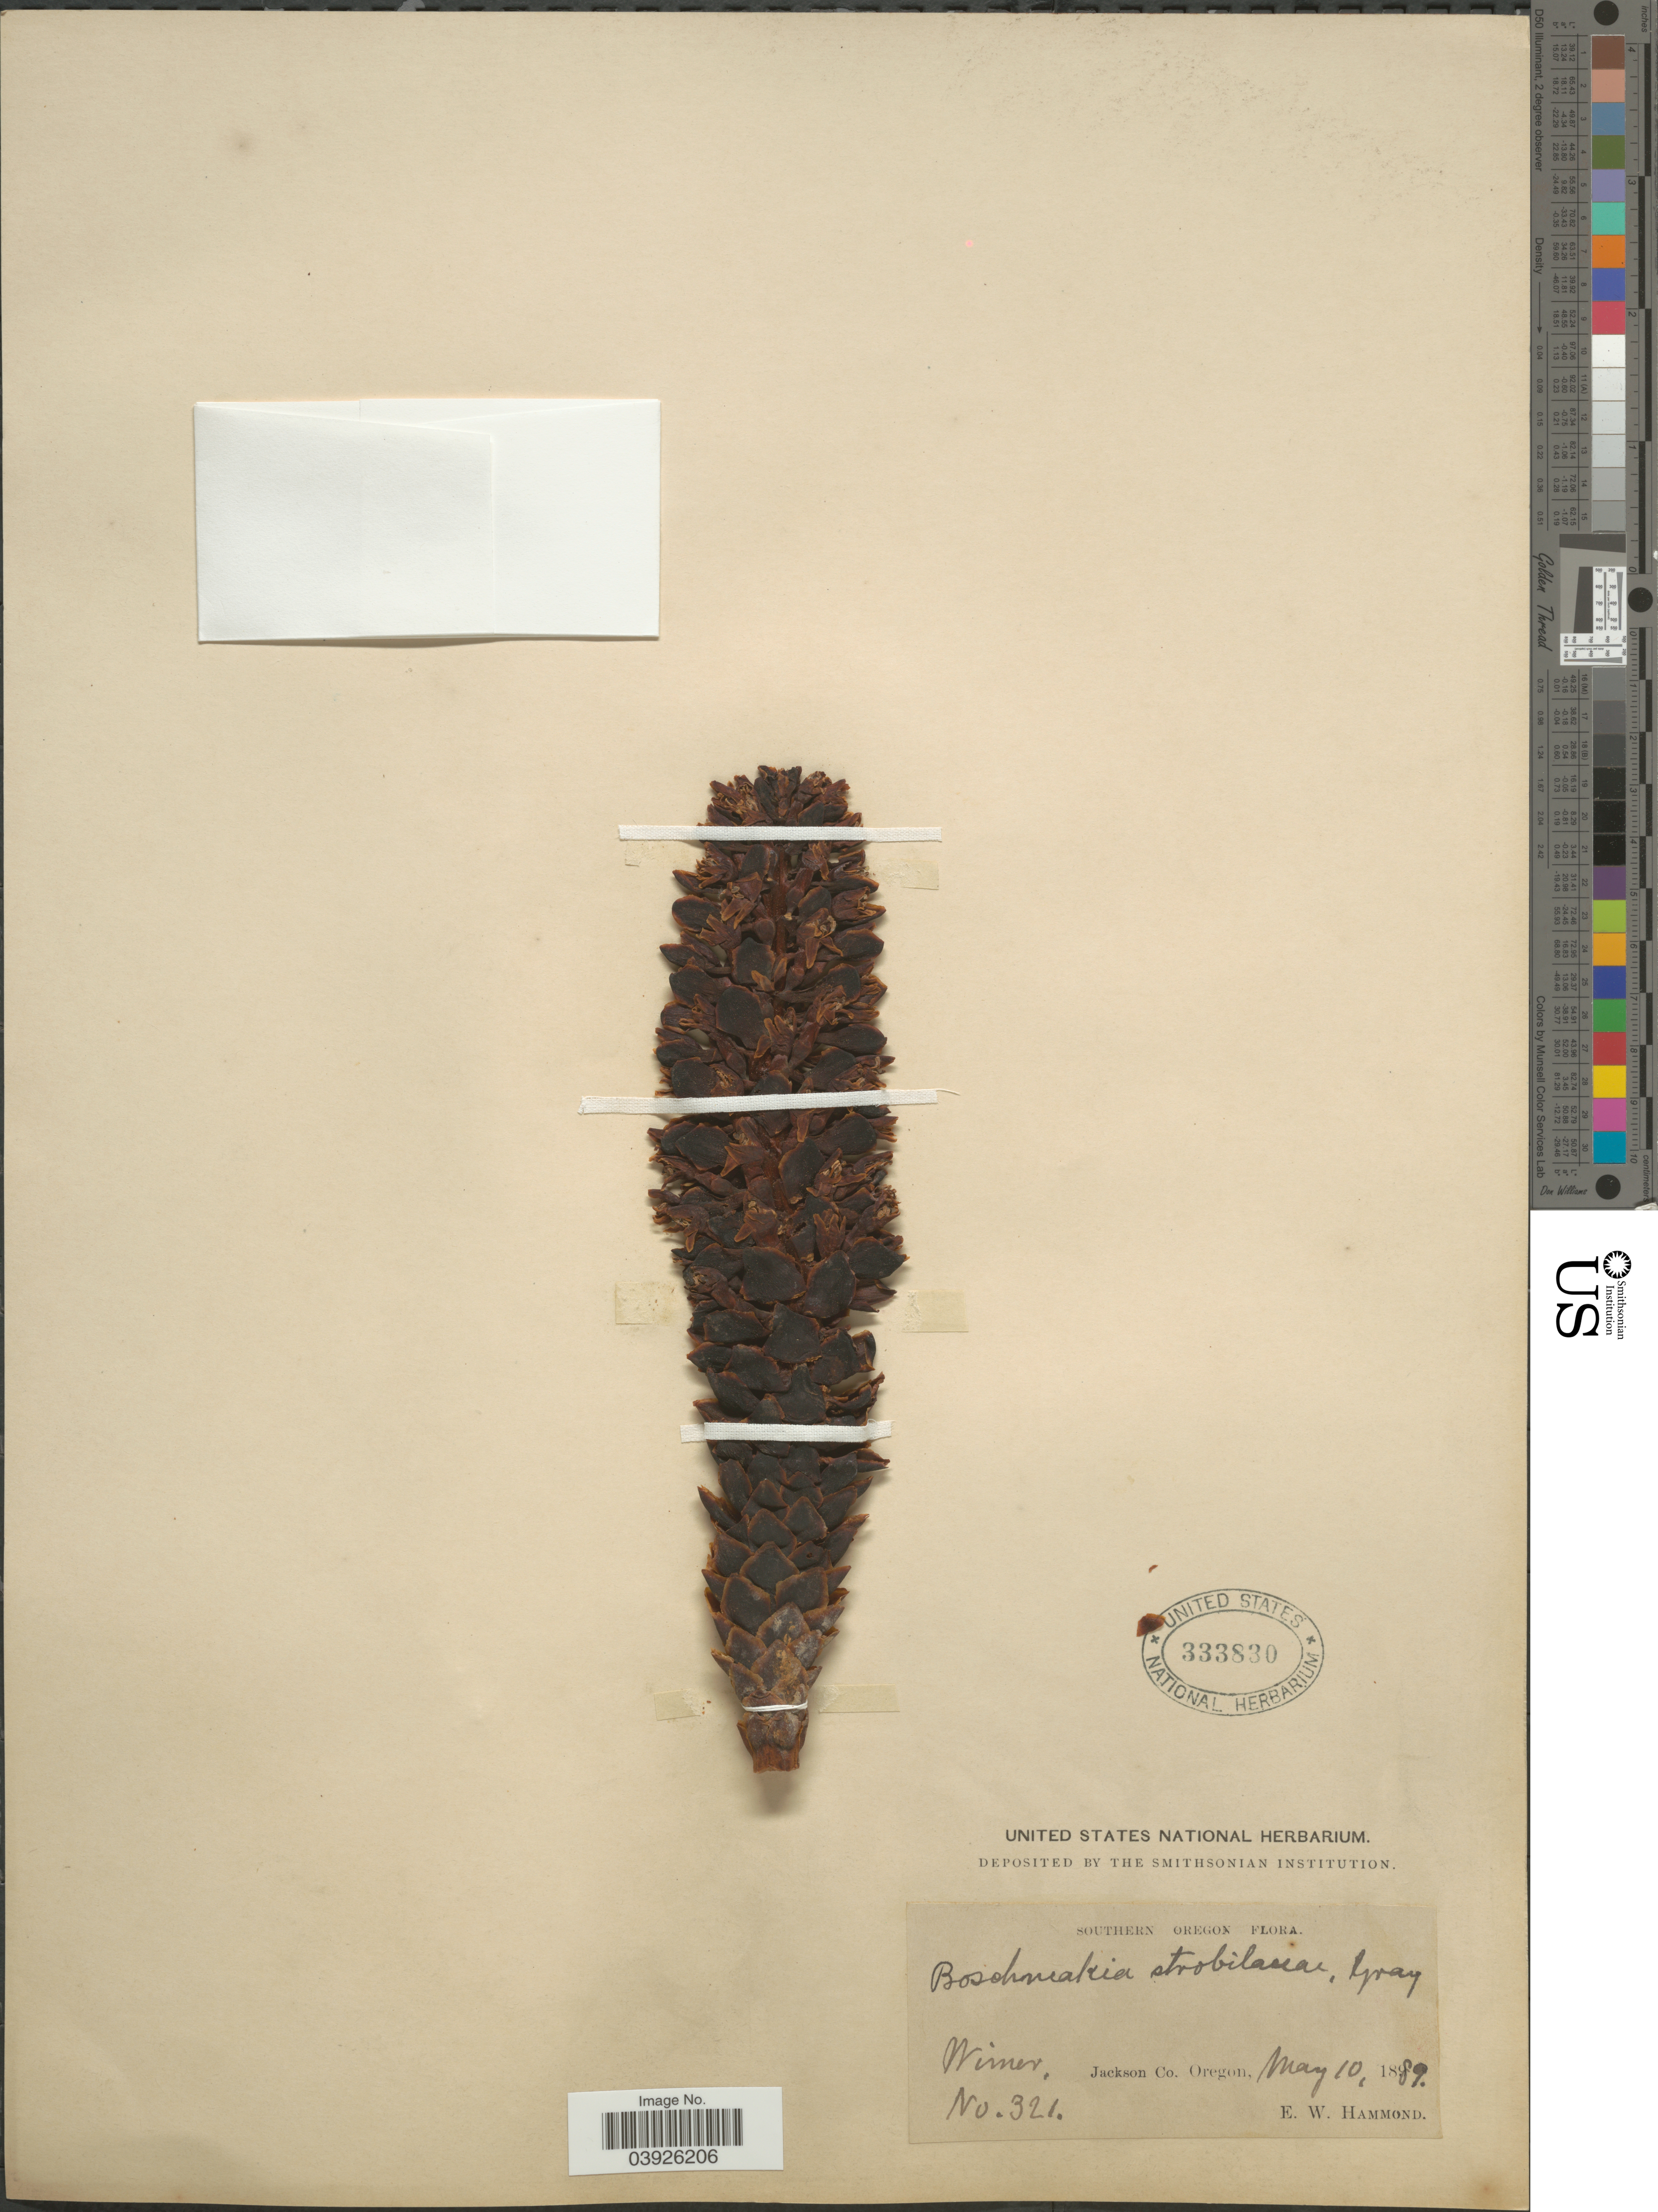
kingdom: Plantae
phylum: Tracheophyta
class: Magnoliopsida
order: Lamiales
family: Orobanchaceae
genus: Boschniakia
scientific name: Boschniakia strobilacea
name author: A. Gray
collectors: E. Hammond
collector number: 321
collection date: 1889-05-10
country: United States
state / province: Oregon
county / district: Jackson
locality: Southern Oregon. Winer, Jackson Co.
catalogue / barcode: US 333830